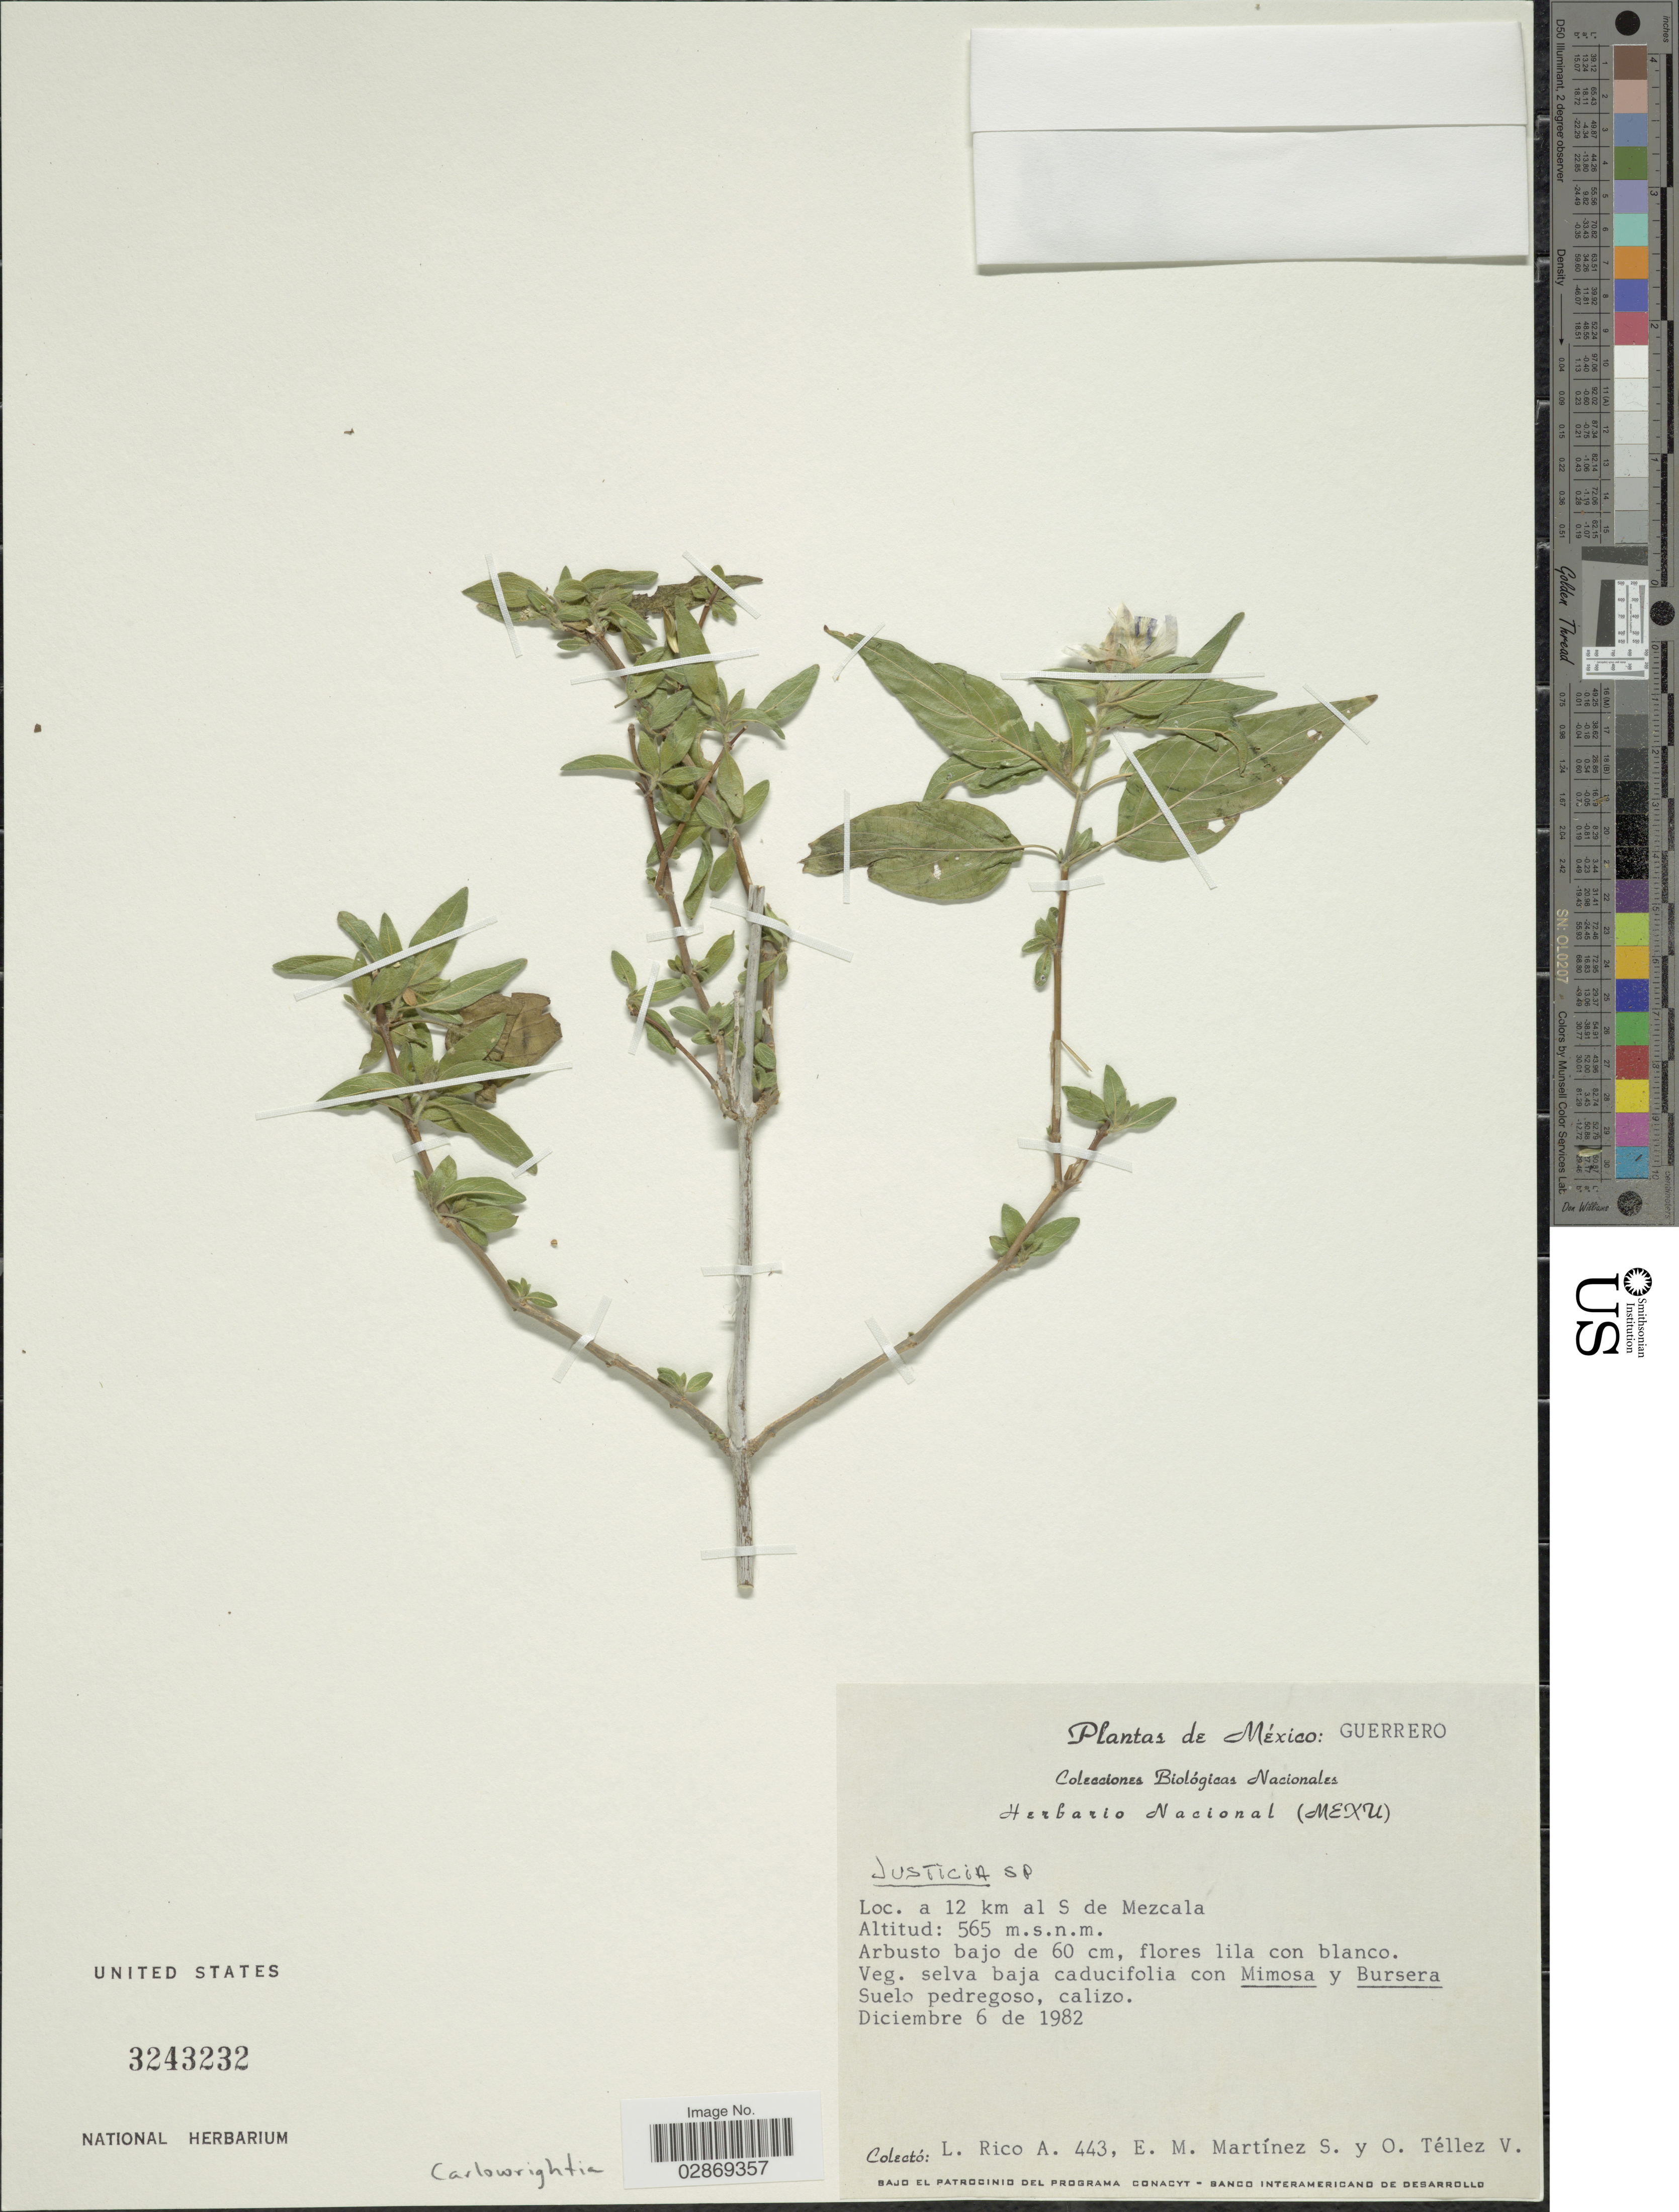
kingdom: Plantae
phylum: Tracheophyta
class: Magnoliopsida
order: Lamiales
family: Acanthaceae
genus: Carlowrightia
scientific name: Carlowrightia sp.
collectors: M. Rico Arce, E. M. Martínez S. & O. Téllez V.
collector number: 443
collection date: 1982-12-06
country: Mexico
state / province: Guerrero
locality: A 12 km al S de Mezcala.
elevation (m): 565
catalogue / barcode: US 3243232